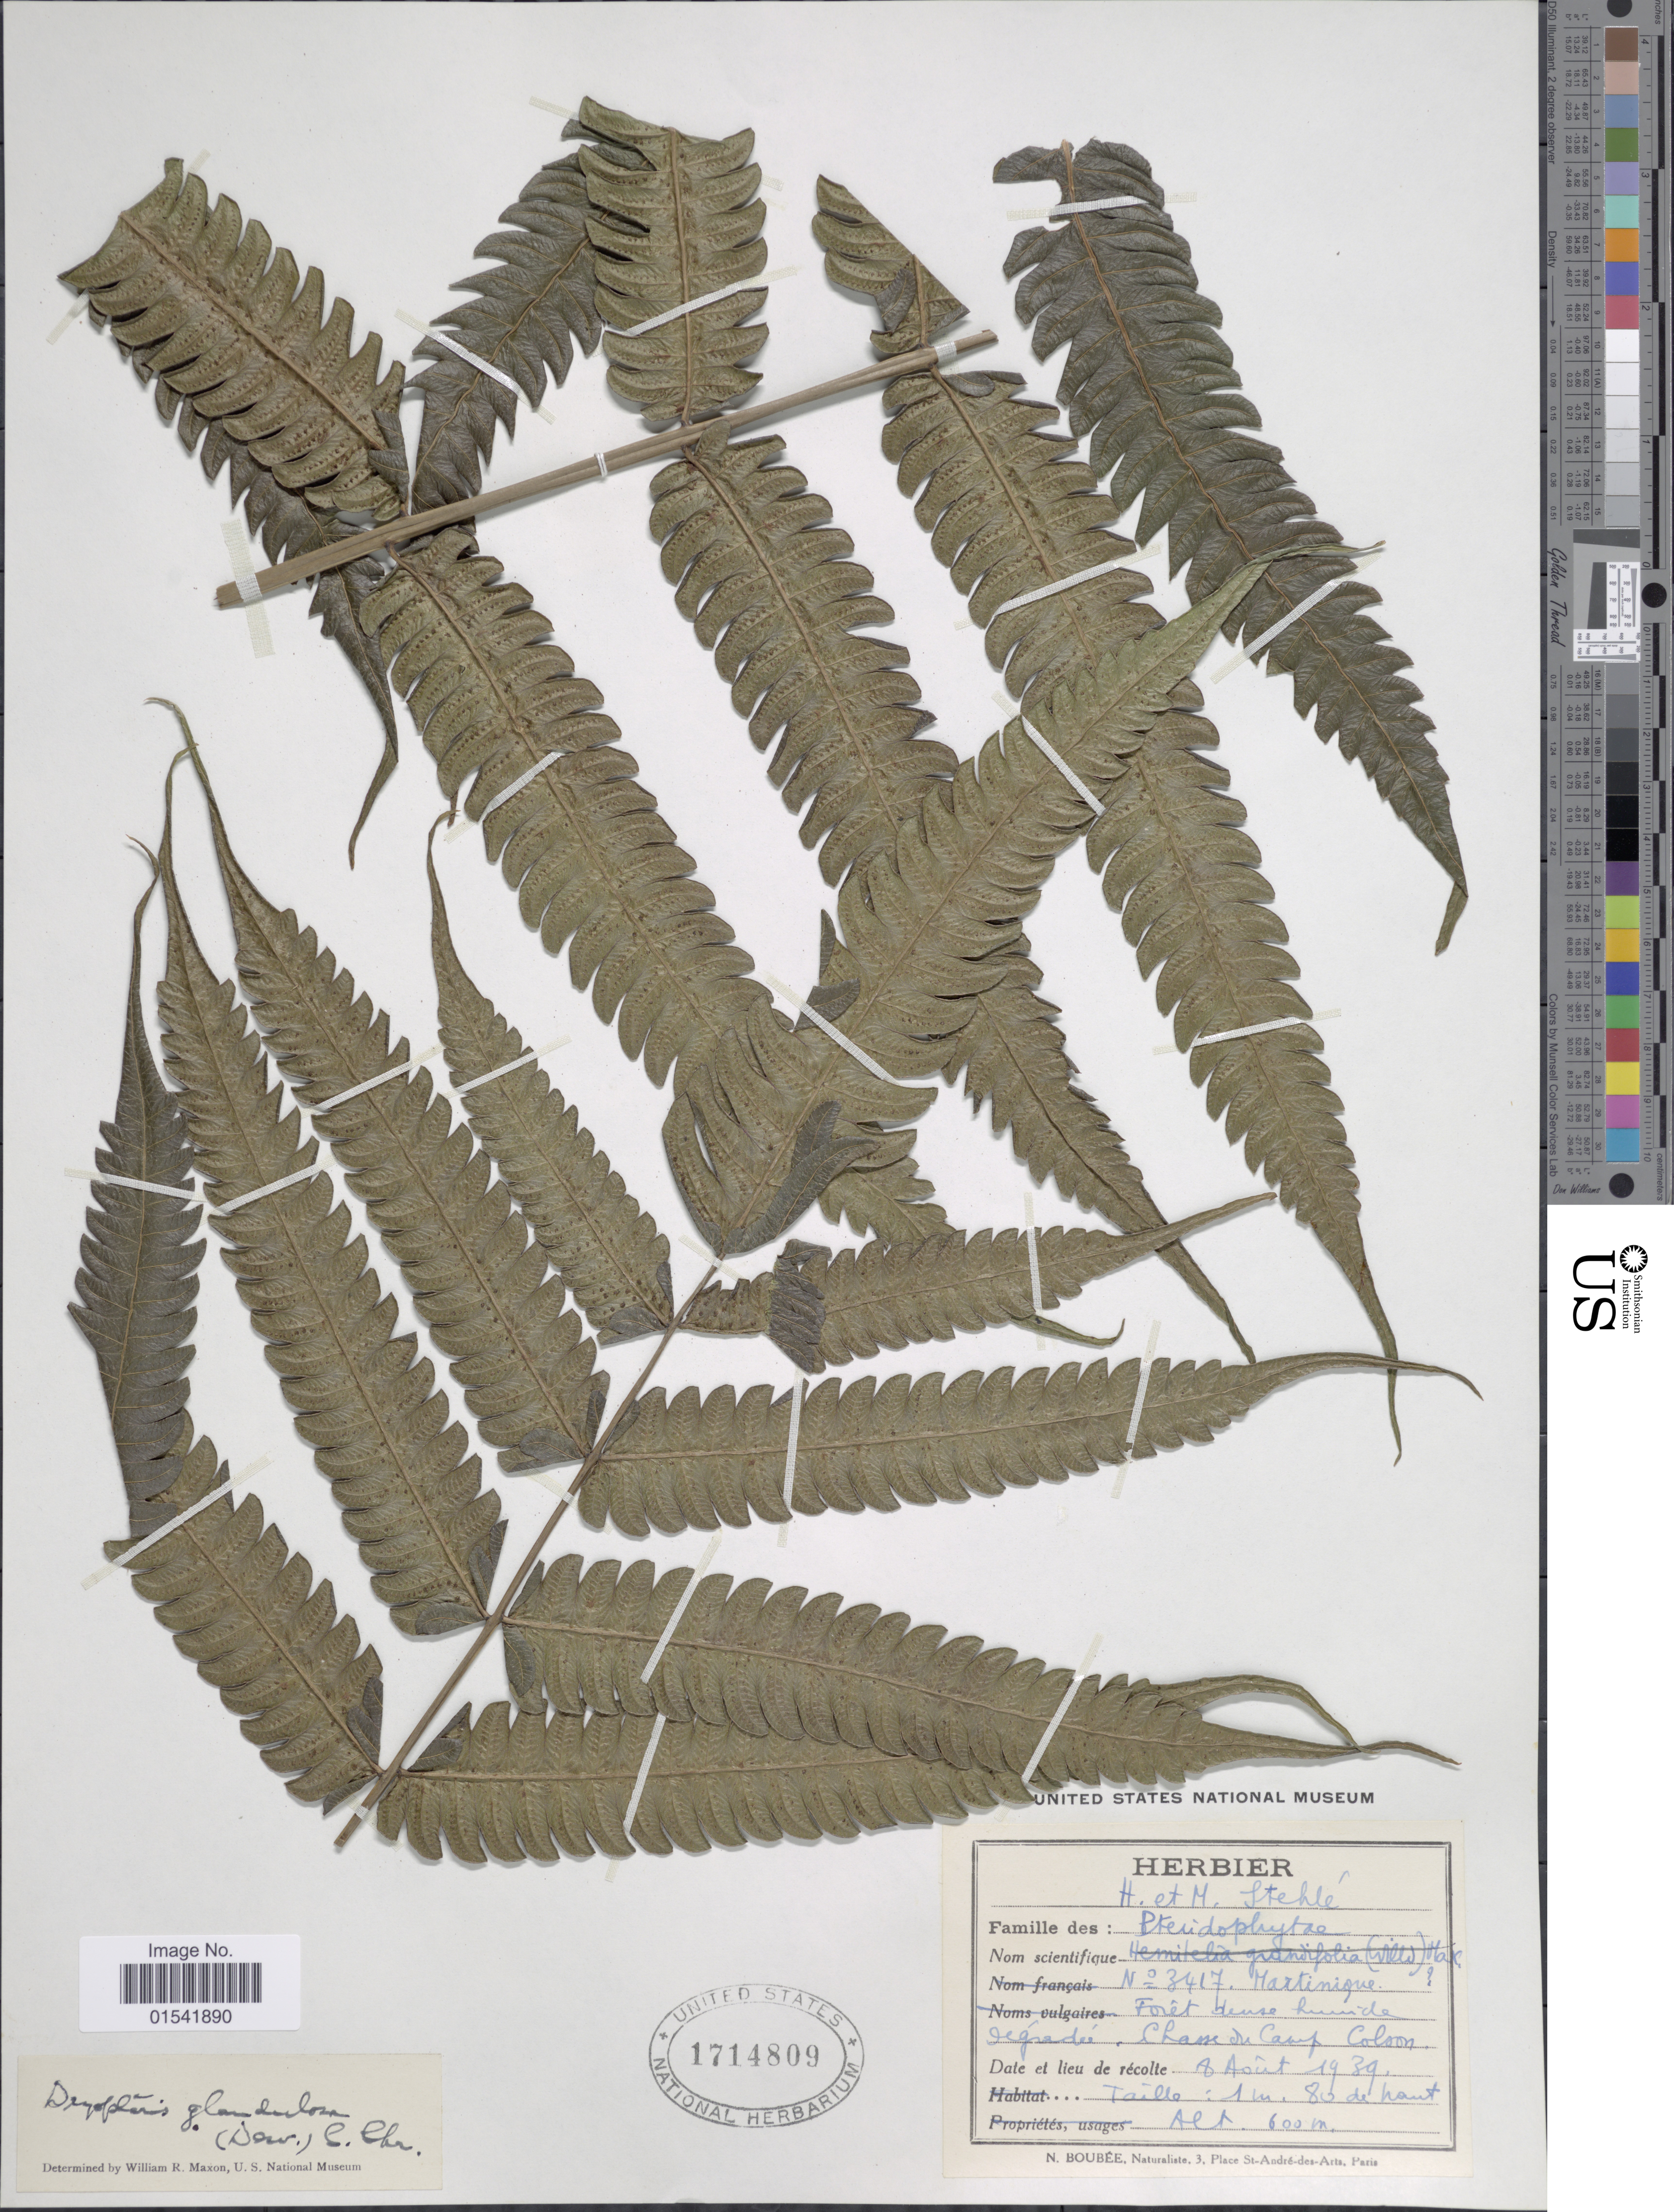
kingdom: Plantae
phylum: Tracheophyta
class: Polypodiopsida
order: Polypodiales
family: Thelypteridaceae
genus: Steiropteris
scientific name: Steiropteris glandulosa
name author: (Hook. f.) Pic. Serm.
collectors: H. Stehlé & M. Stehlé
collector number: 3417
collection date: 1939-08-08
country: Martinique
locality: Forêt dens humide dégradeé, Chasse du Camp Colson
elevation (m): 600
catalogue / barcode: US 1714809